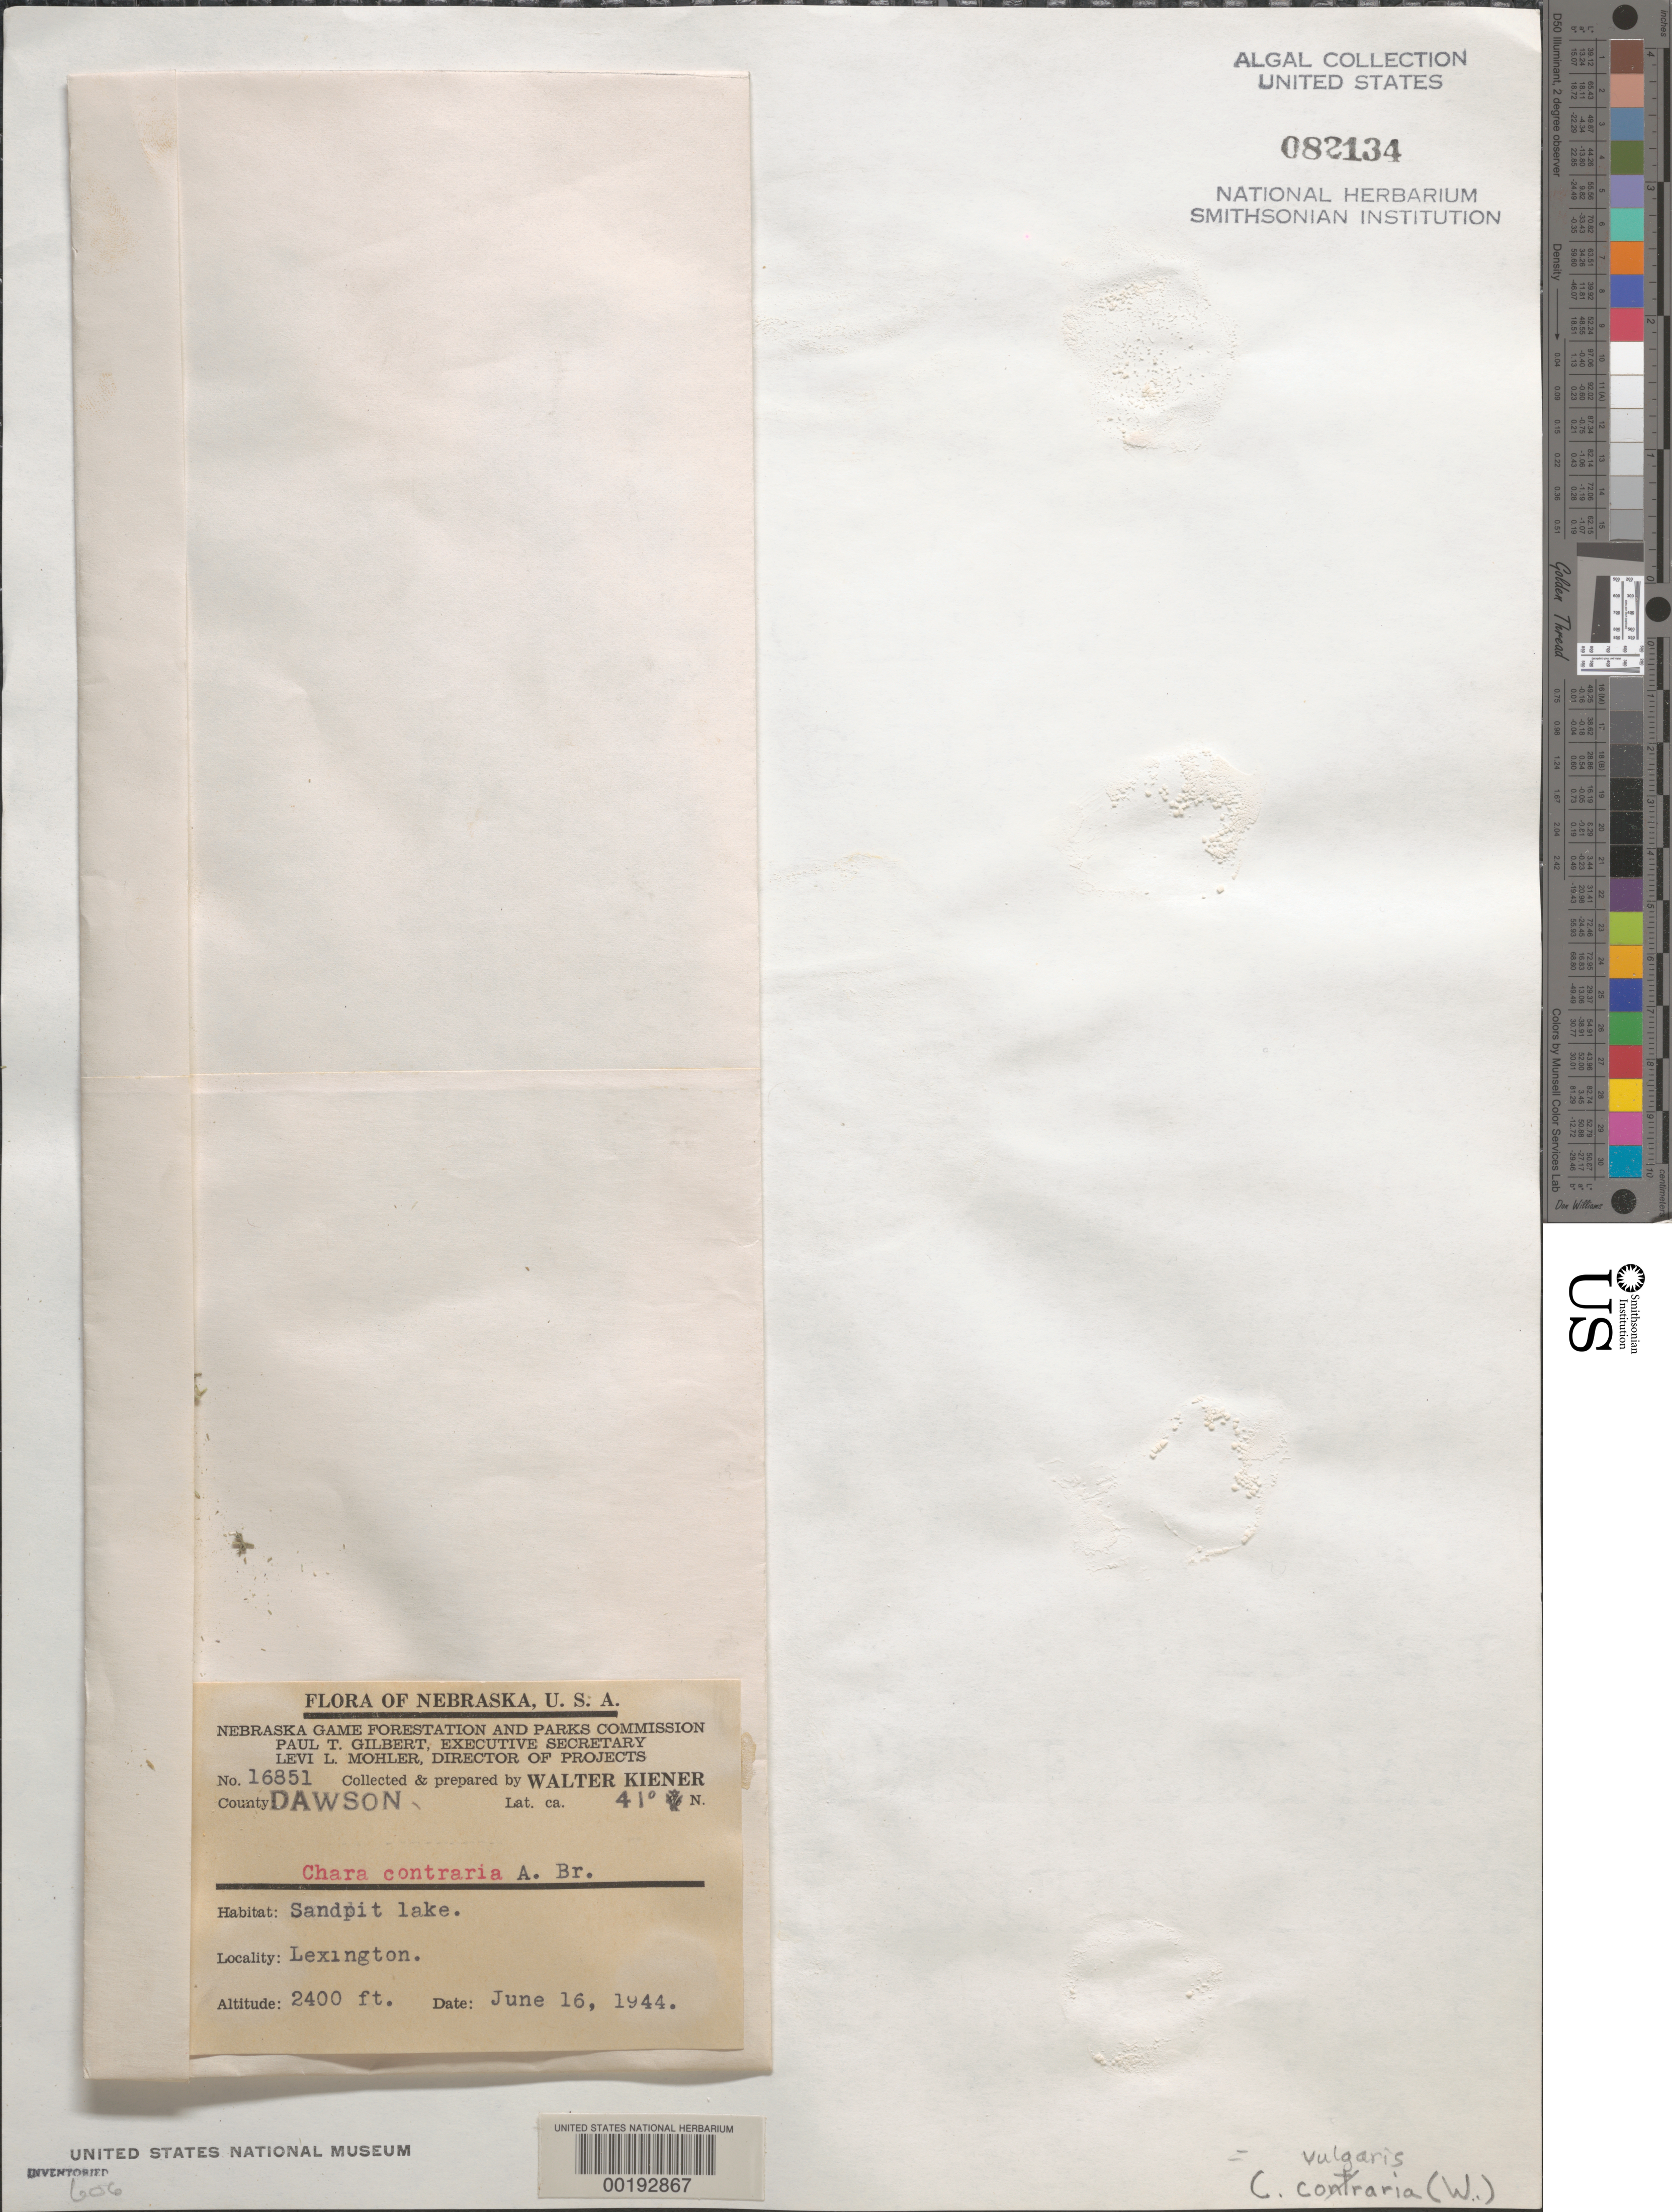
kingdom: Plantae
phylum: Charophyta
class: Charophyceae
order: Charales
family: Characeae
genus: Chara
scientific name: Chara vulgaris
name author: L.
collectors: W. B. Kiener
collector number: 16851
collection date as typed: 16 Jun 1944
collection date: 1944-06-16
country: United States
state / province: Nebraska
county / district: Dawson County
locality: Lexington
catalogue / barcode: US 82134